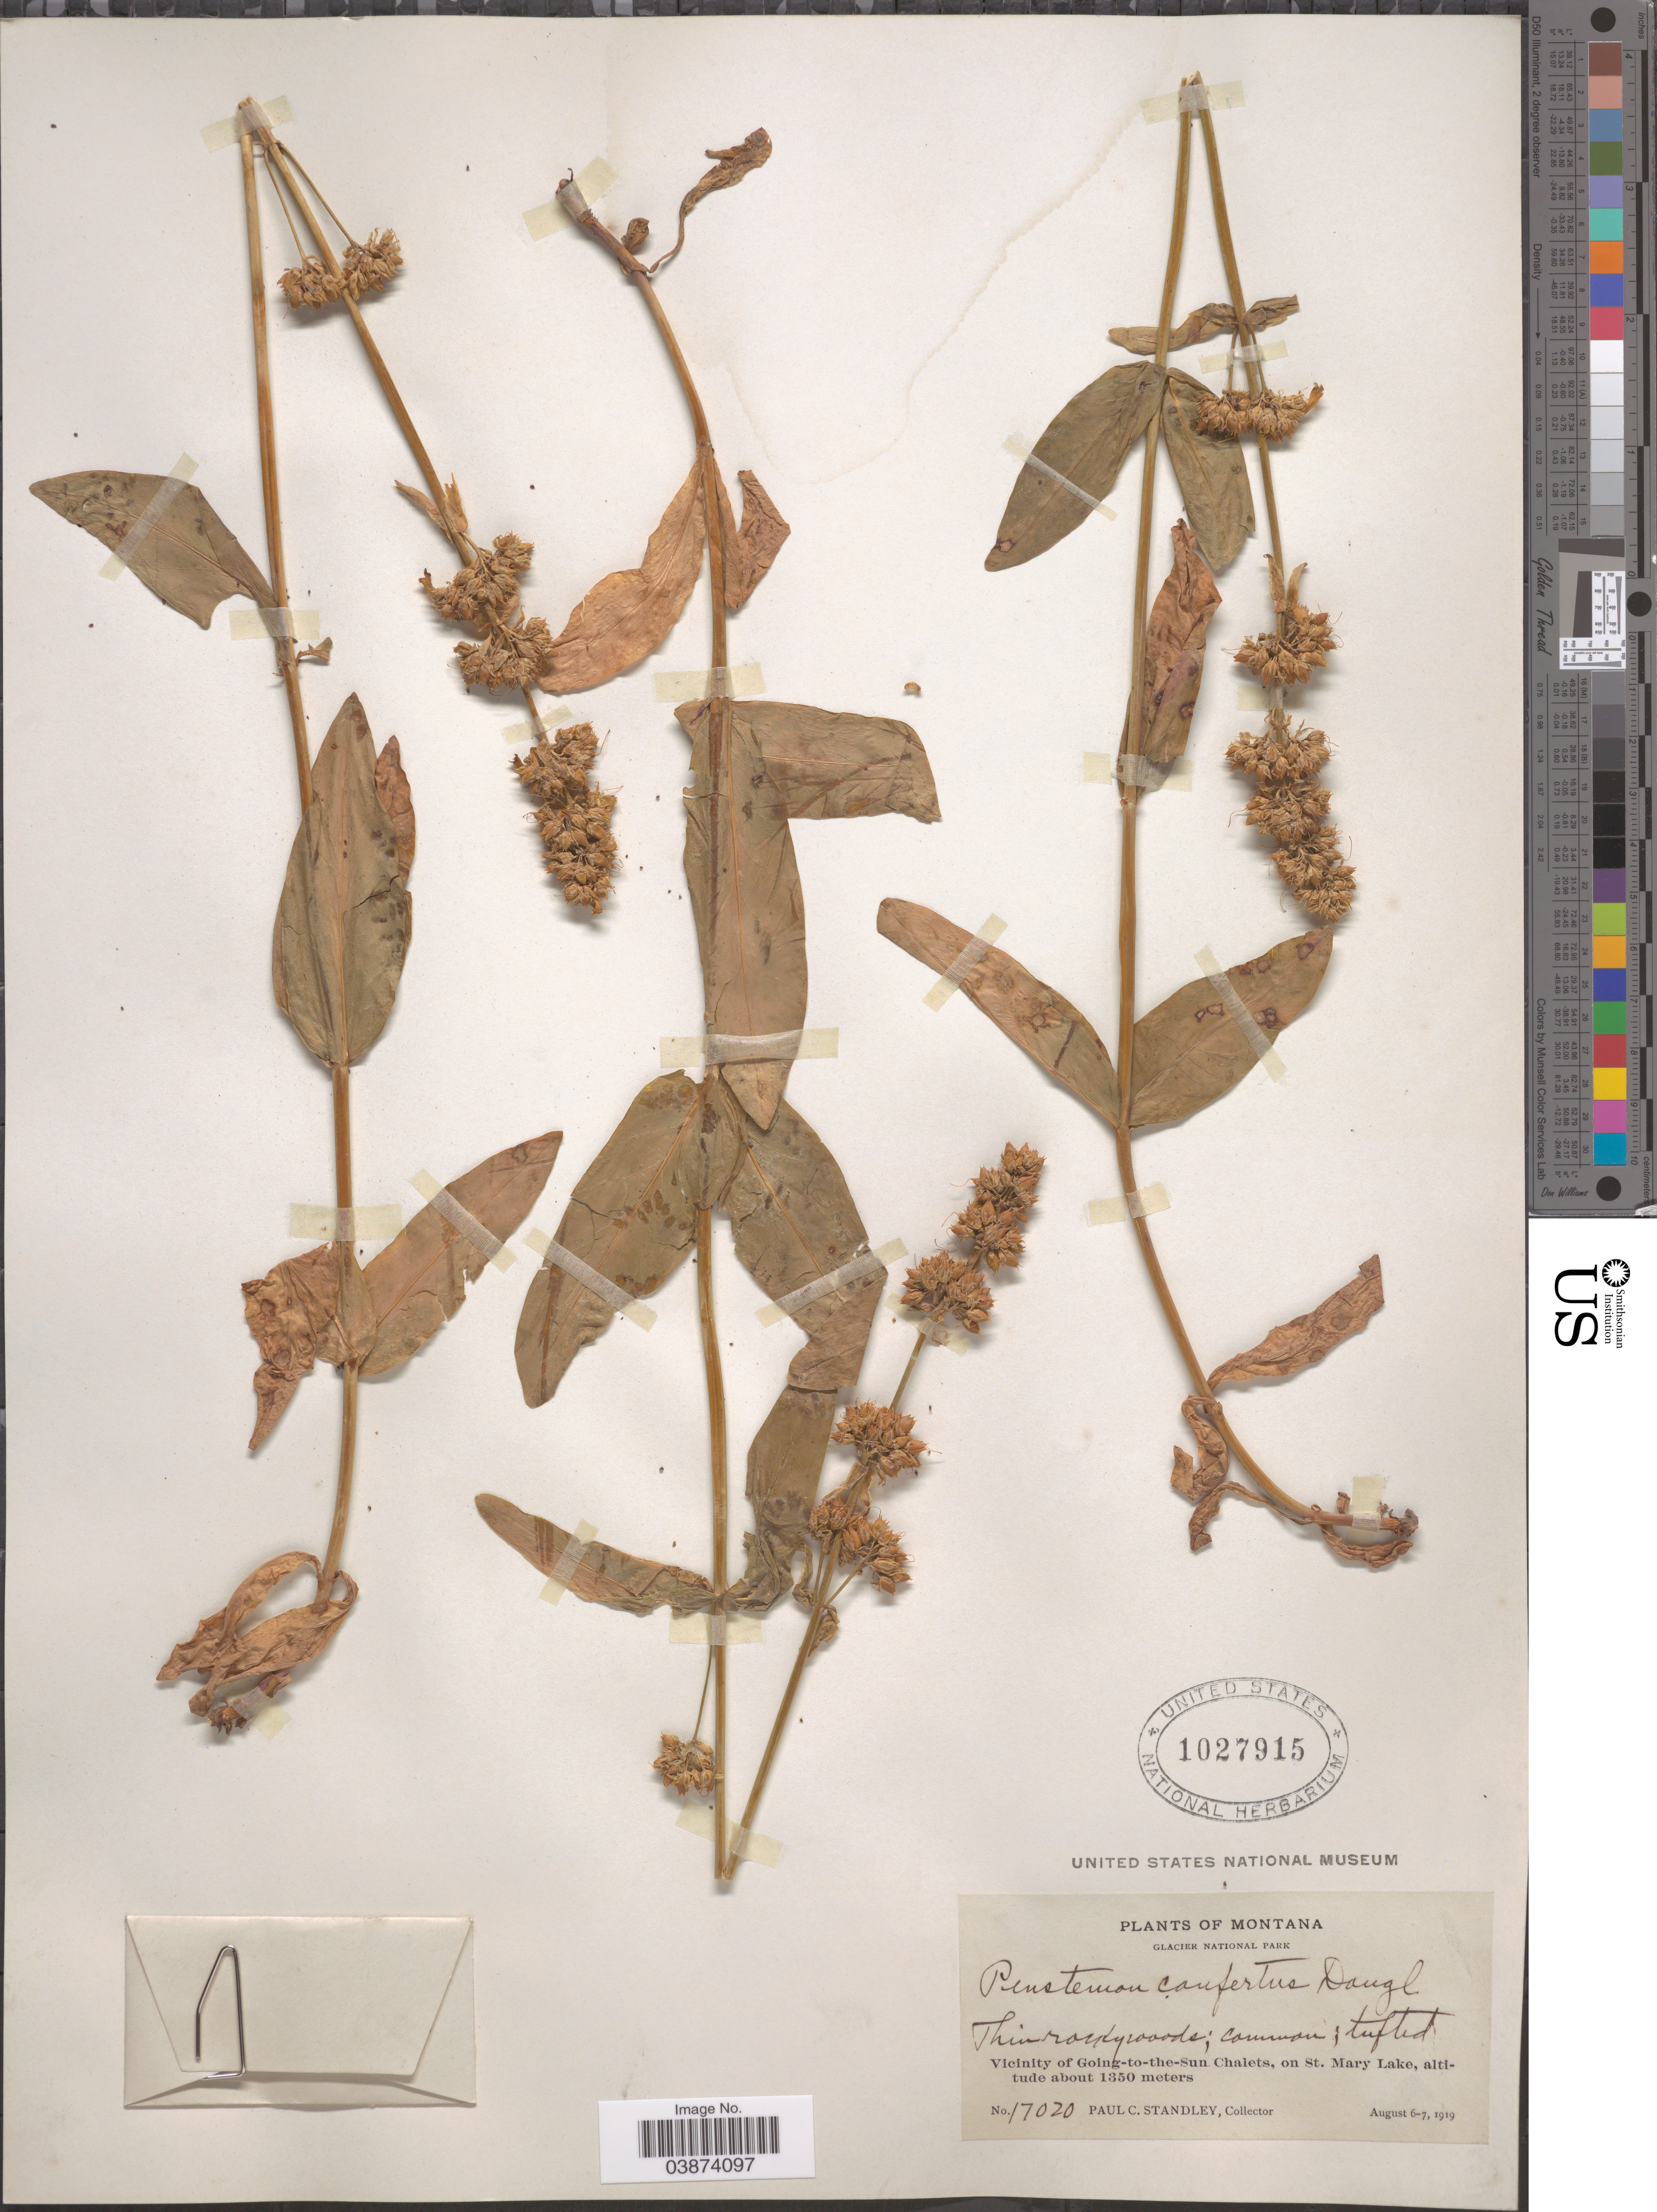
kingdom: Plantae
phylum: Tracheophyta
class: Magnoliopsida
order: Lamiales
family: Plantaginaceae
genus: Penstemon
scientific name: Penstemon confertus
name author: Douglas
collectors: P. C. Standley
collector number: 17020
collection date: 1919-08-06/1919-08-07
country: United States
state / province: Montana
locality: Glacier National Park. Vicinity of Going-to-the-Sun Chalets, on St. Mary Lake.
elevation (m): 1350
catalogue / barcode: US 1027915